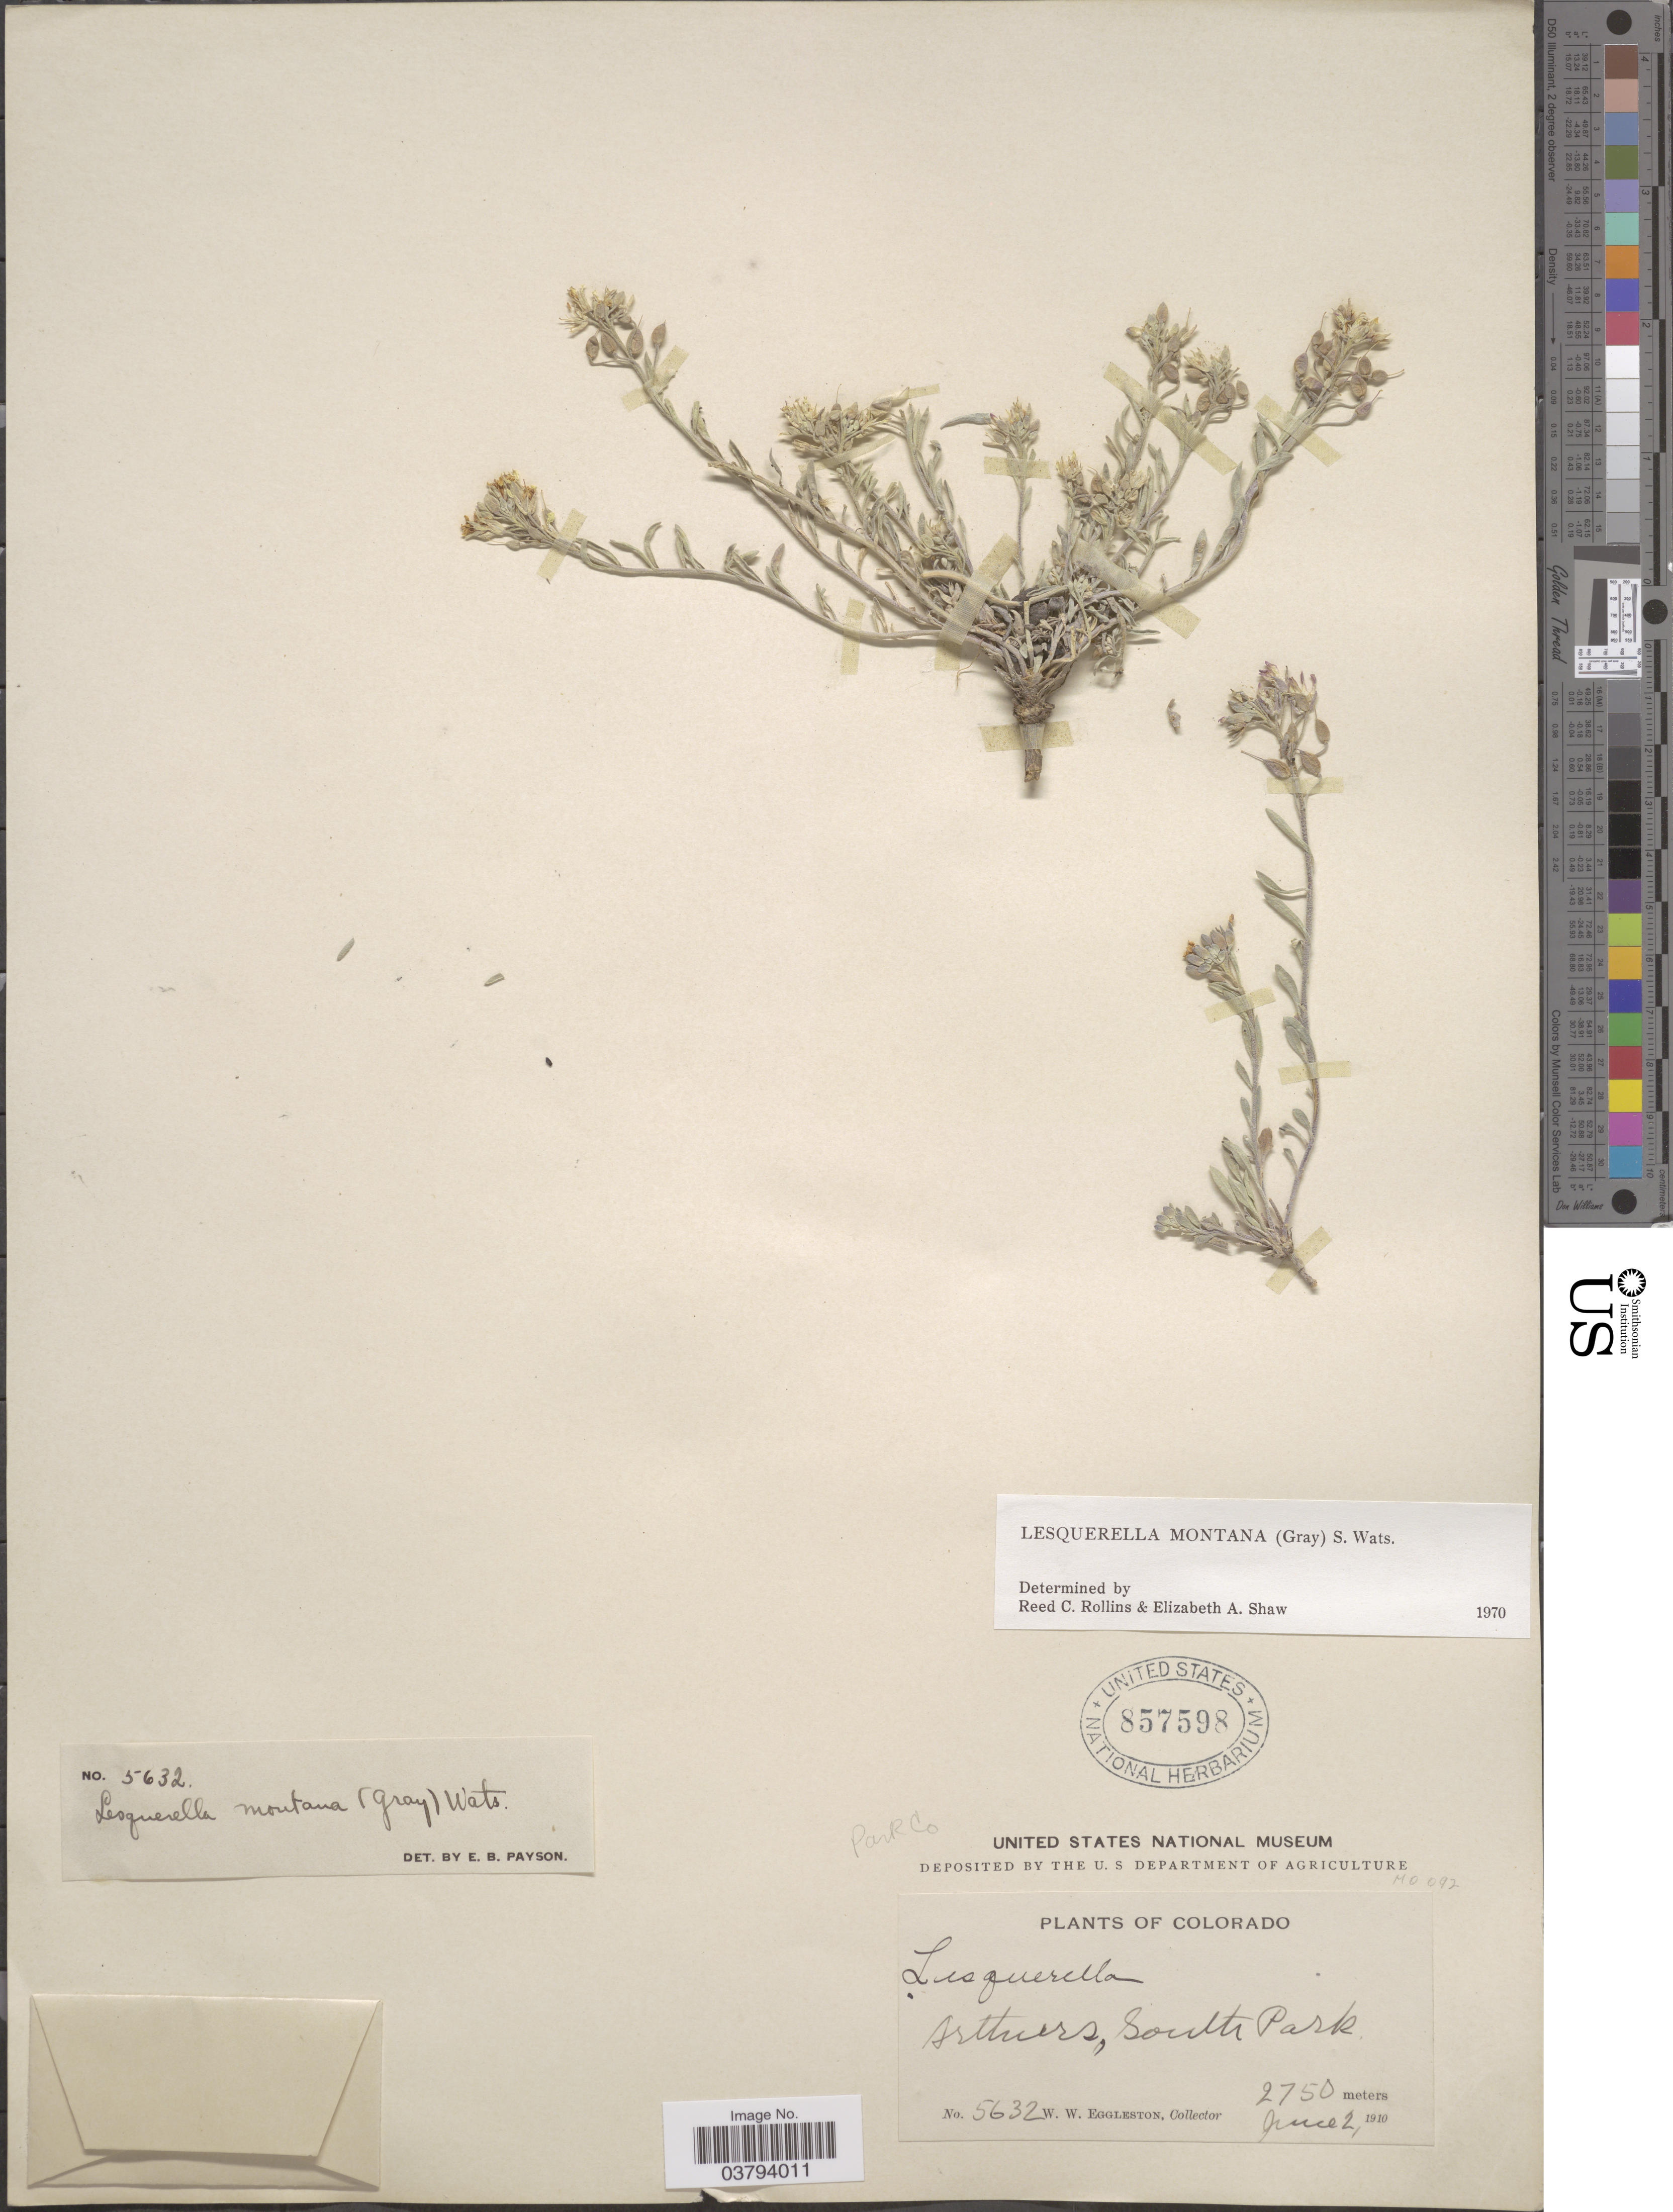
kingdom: Plantae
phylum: Tracheophyta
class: Magnoliopsida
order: Brassicales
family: Brassicaceae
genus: Lesquerella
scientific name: Lesquerella montana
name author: (A. Gray) S. Watson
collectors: W. W. Eggleston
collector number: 5632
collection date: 1910-06-02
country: United States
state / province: Colorado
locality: Park Co. Arthurs, South Park.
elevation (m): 2750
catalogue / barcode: US 857598